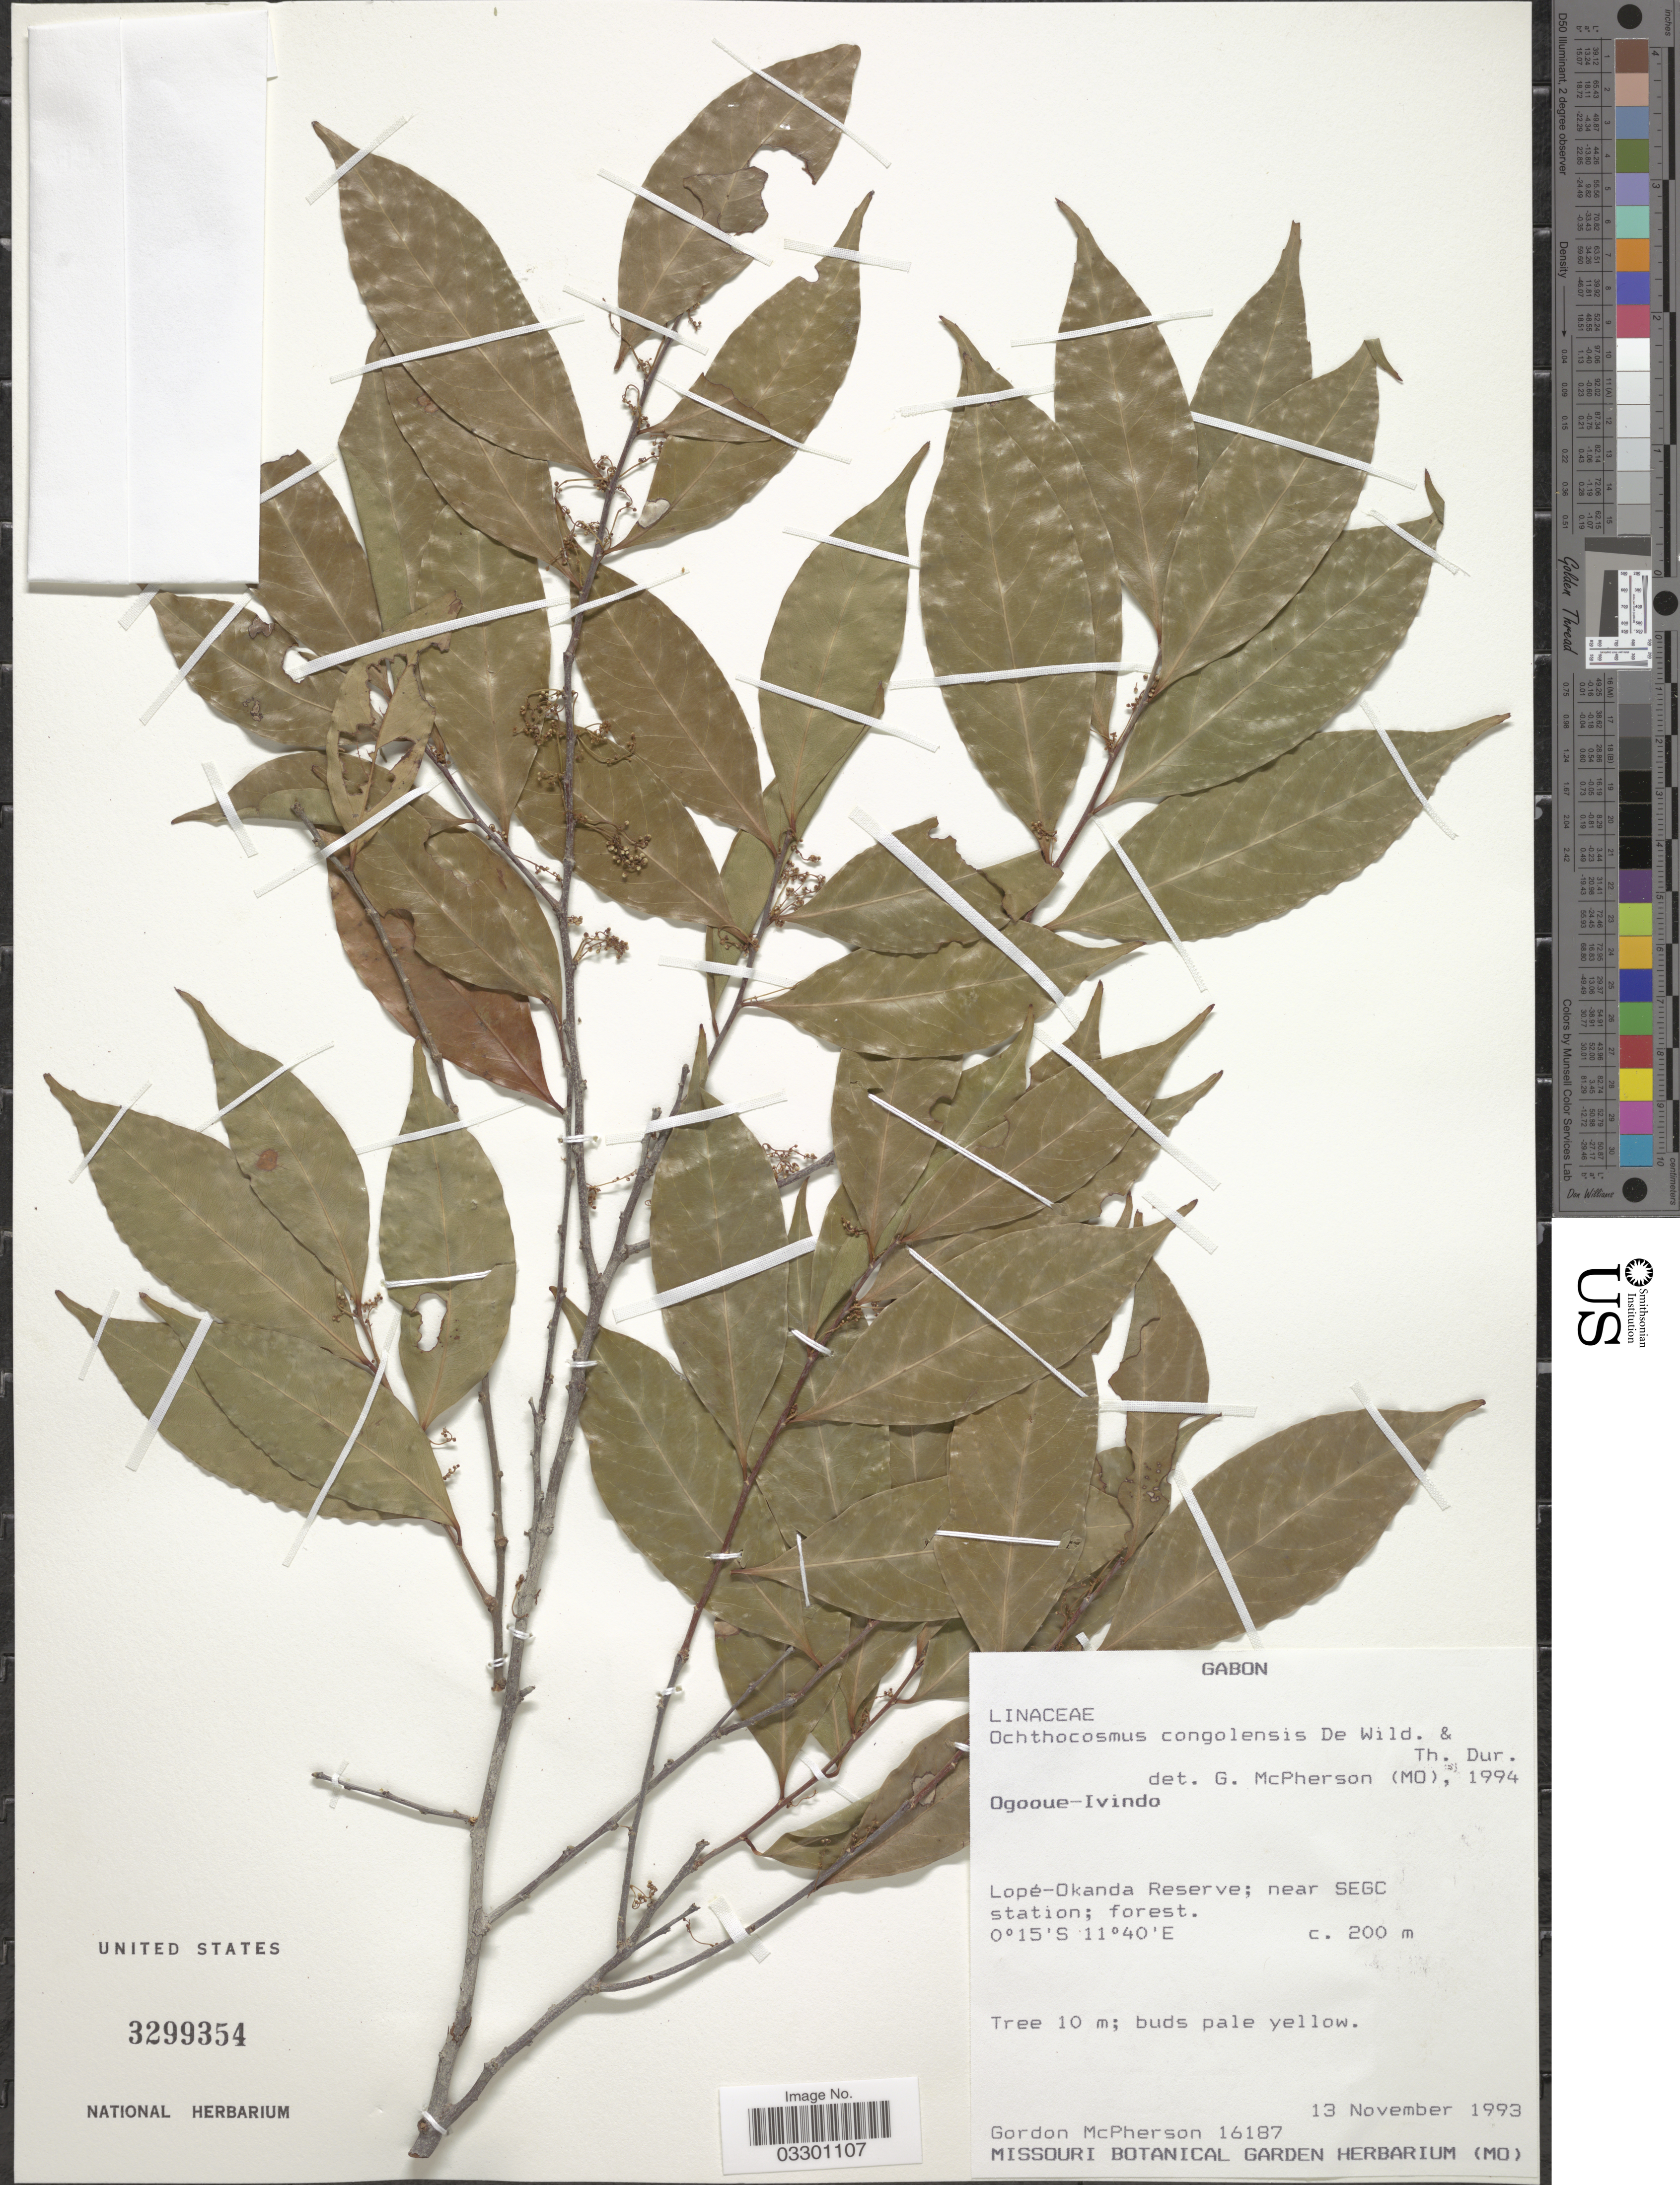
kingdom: Plantae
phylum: Tracheophyta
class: Magnoliopsida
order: Malpighiales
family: Ixonanthaceae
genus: Phyllocosmus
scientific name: Phyllocosmus congolensis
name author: (De Wild. & Durand) Durand & H. Durand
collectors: G. D. McPherson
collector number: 16187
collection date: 1993-11-13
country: Gabon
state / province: Ogooue-Ivindo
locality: Lopé-Okanda Reserve; near SEGC station.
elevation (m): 200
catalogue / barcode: US 3299354